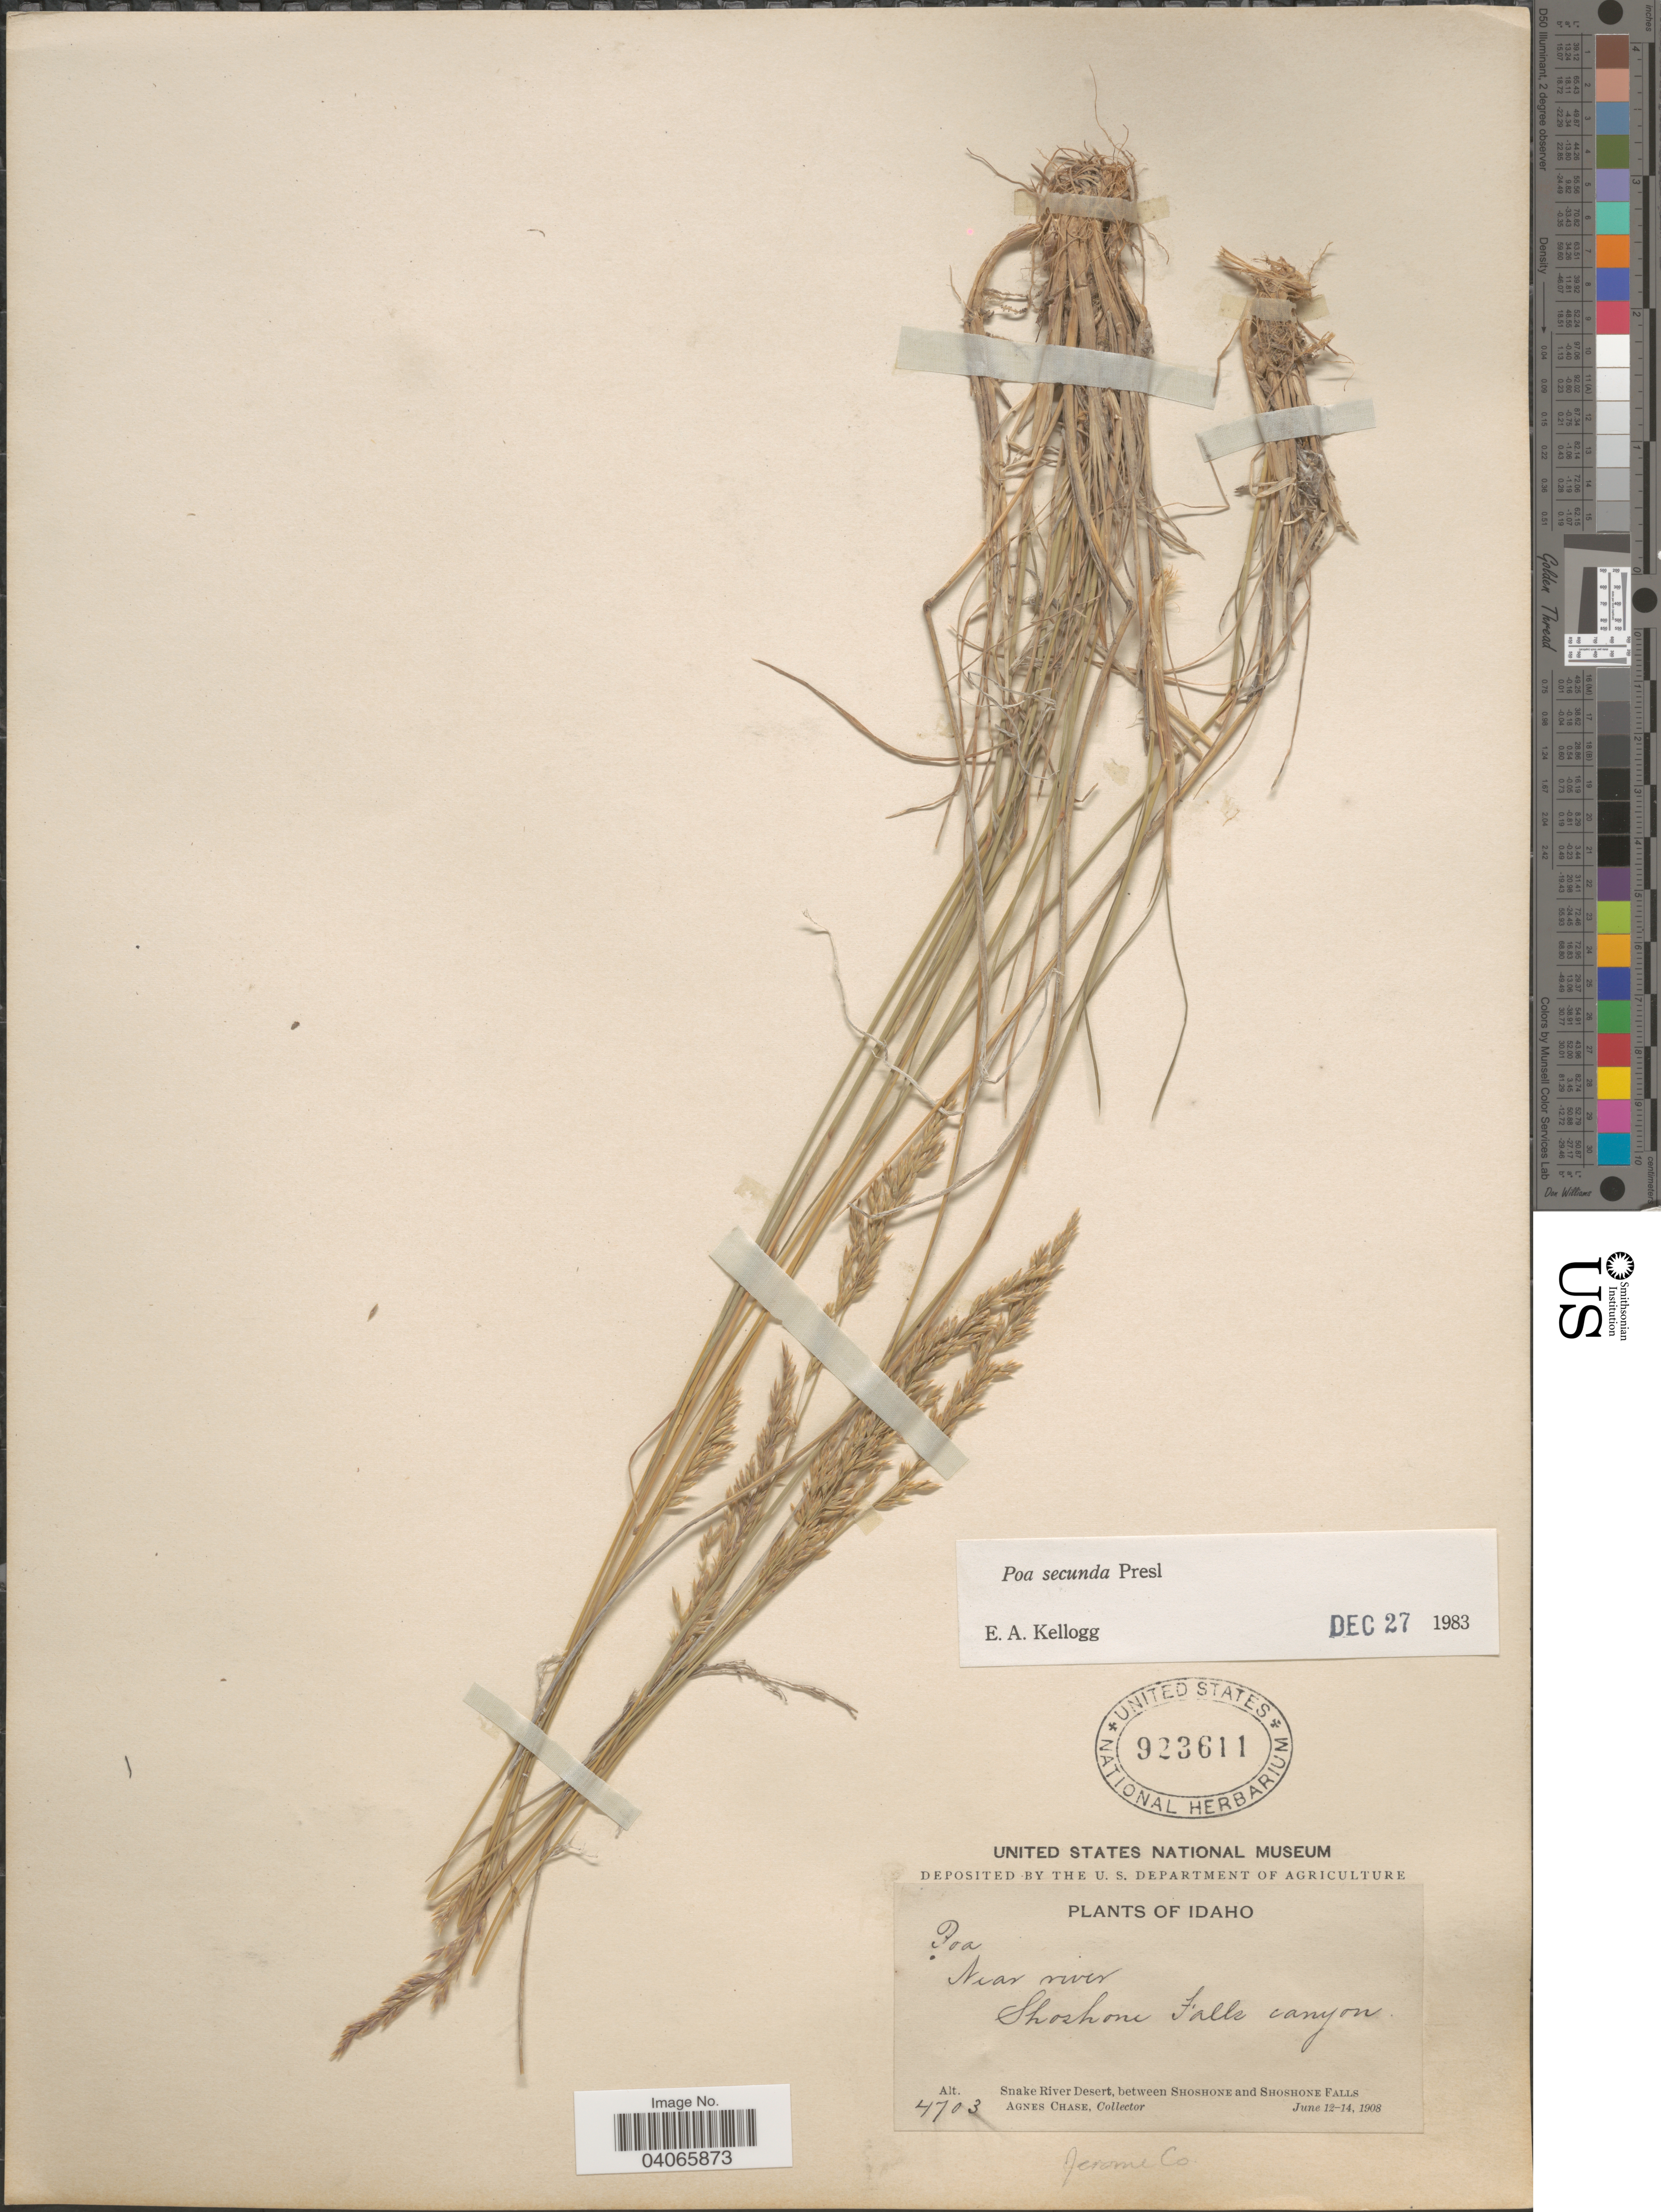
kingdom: Plantae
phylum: Tracheophyta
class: Liliopsida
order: Poales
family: Poaceae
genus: Poa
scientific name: Poa secunda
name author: J. Presl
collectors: A. Chase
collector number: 4703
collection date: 1908-06-12/1908-06-14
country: United States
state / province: Idaho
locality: Near river. Shoshone Falls canyon. Snake River Desert, between Shoshone and Shoshone Falls. Jerome Co.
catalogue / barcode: US 923611